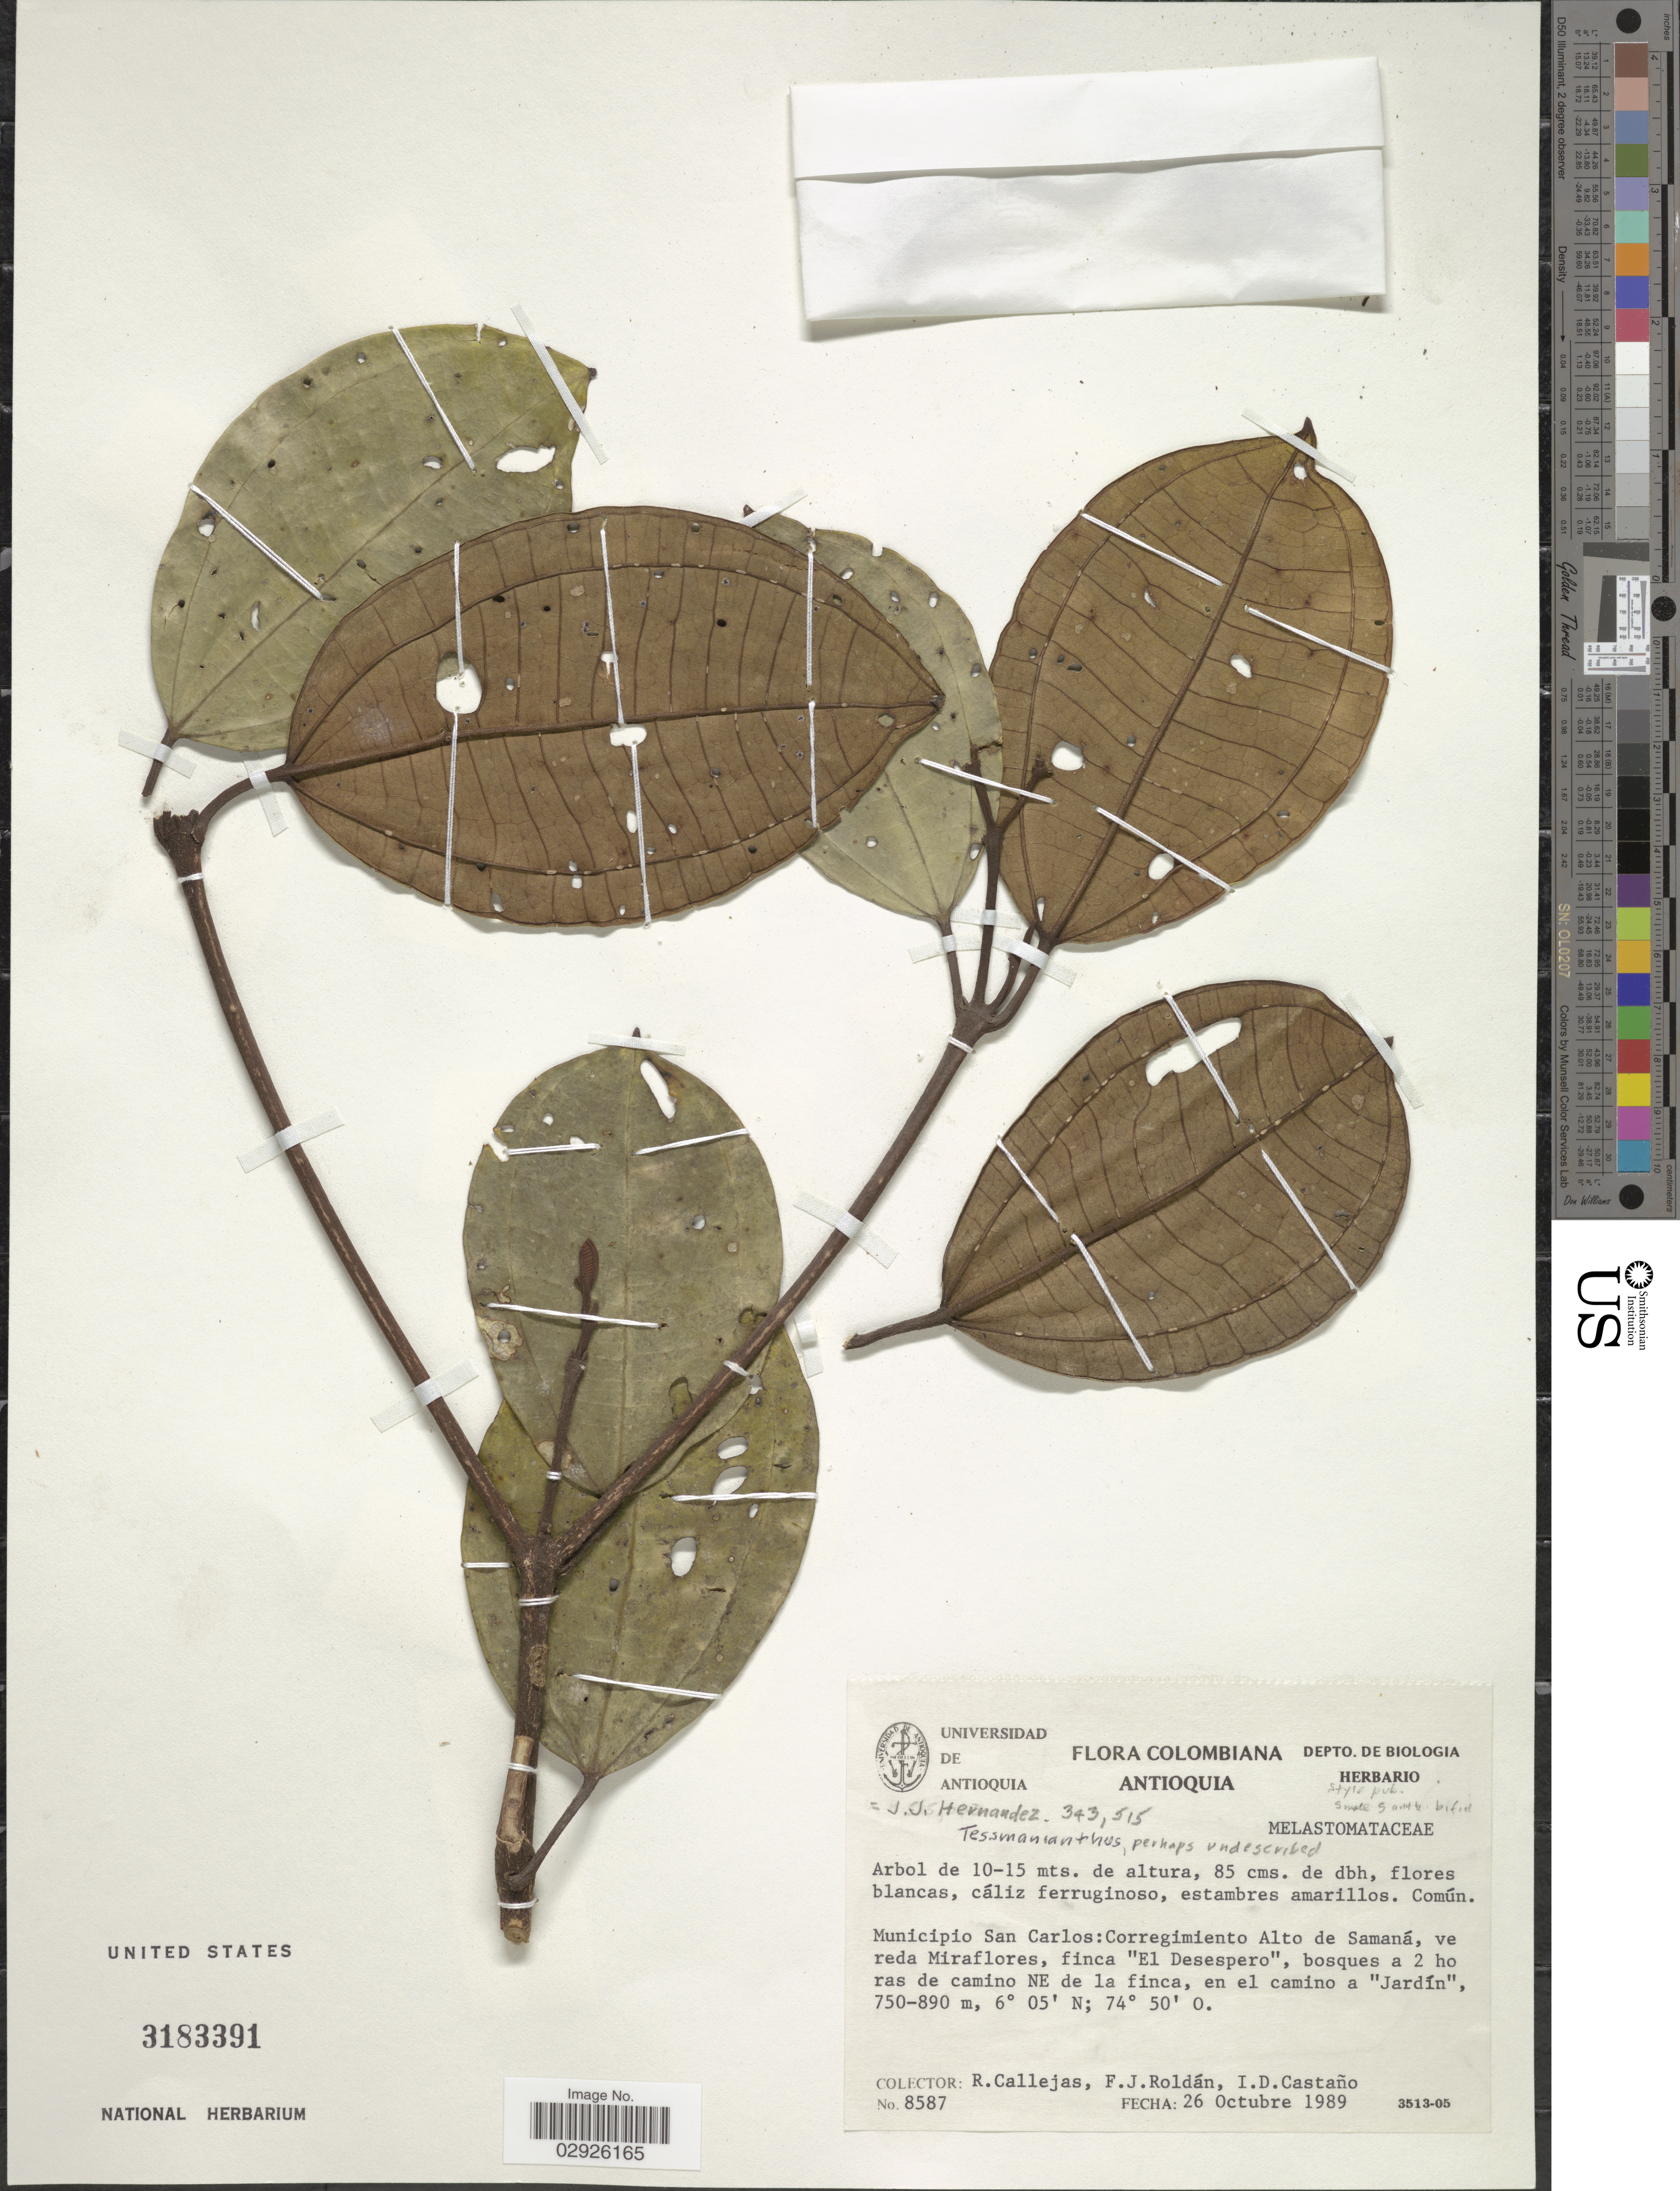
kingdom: Plantae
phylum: Tracheophyta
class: Magnoliopsida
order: Myrtales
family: Melastomataceae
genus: Tessmannianthus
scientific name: Tessmannianthus sp.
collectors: R. Callejas, F. J. Roldán & I. Castaño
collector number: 8587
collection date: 1989-10-26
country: Colombia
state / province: Antioquia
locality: Municipio San Carlos: Corregimiento Alto de Samaná, vereda Miraflores, finca "El Desespero", bosques a 2 horas de camino NE de la finca, en el camino a "Jardín".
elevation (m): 750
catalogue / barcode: US 3183391